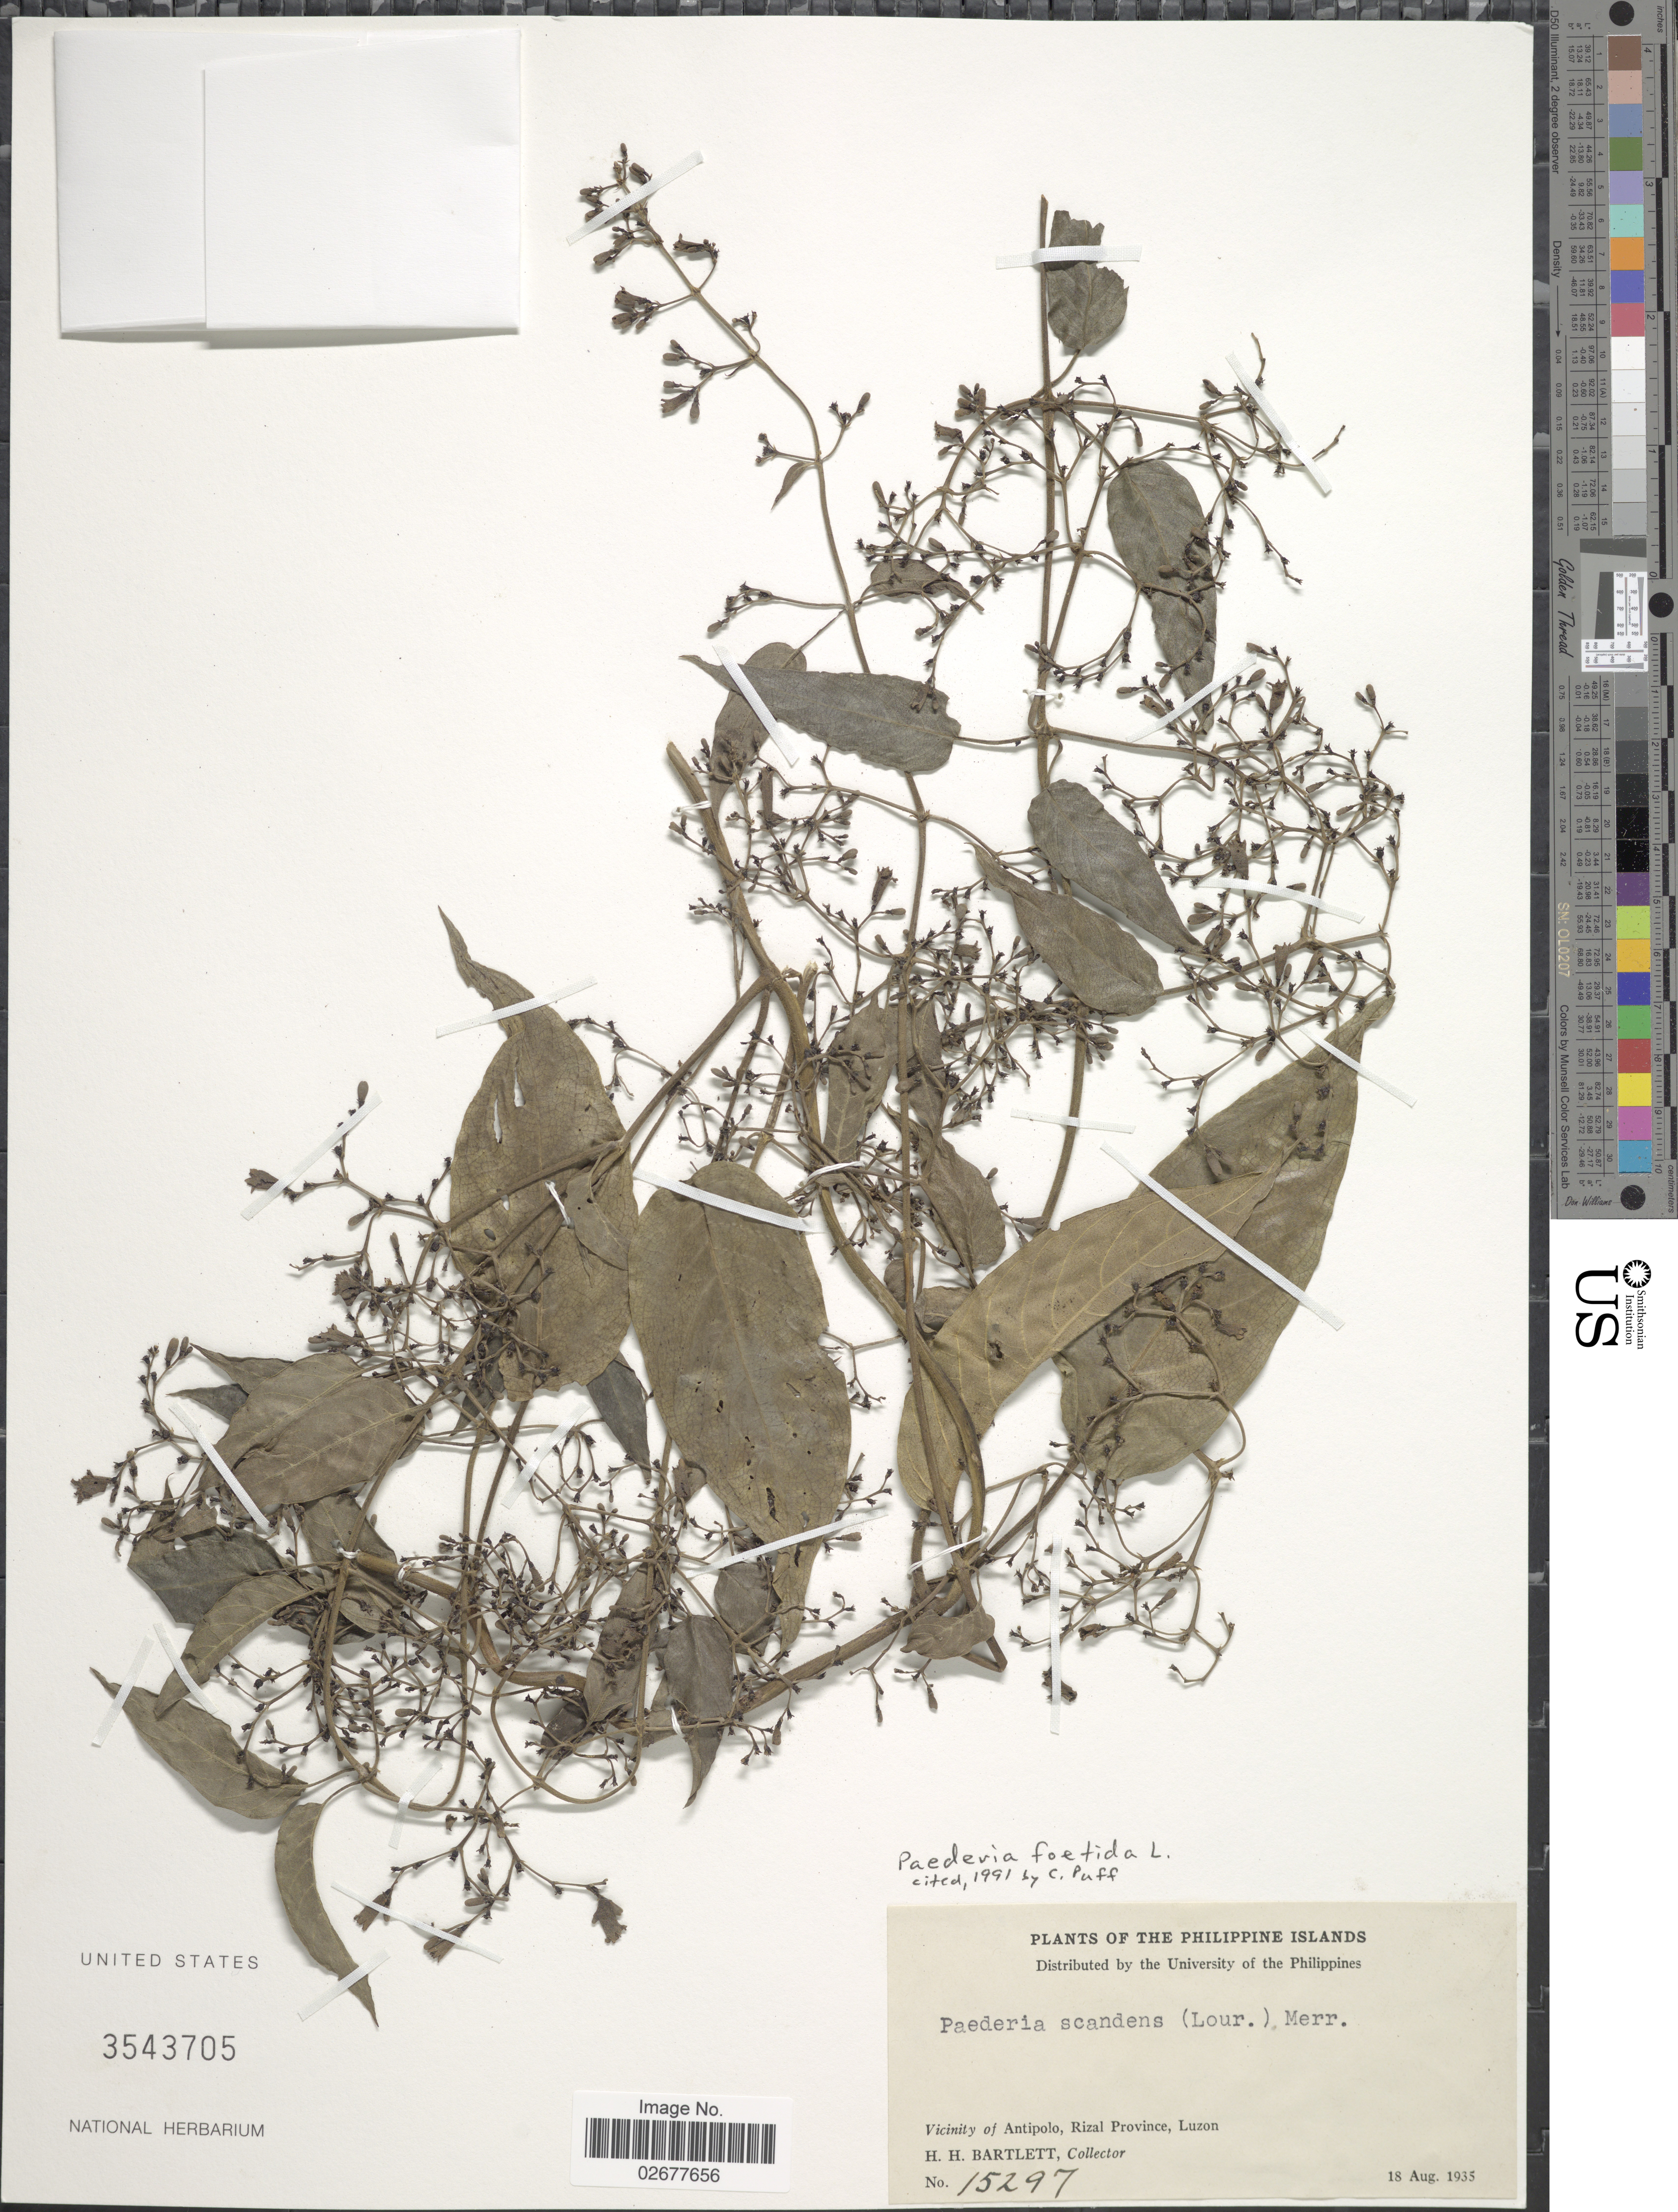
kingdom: Plantae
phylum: Tracheophyta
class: Magnoliopsida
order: Gentianales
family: Rubiaceae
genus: Paederia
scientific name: Paederia foetida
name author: Wall.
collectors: H. H. Bartlett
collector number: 15297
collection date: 1935-08-18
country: Philippines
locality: Philippine Islands. Vicinity of Antipolo, Rizal Province, Luzon.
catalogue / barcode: US 3543705